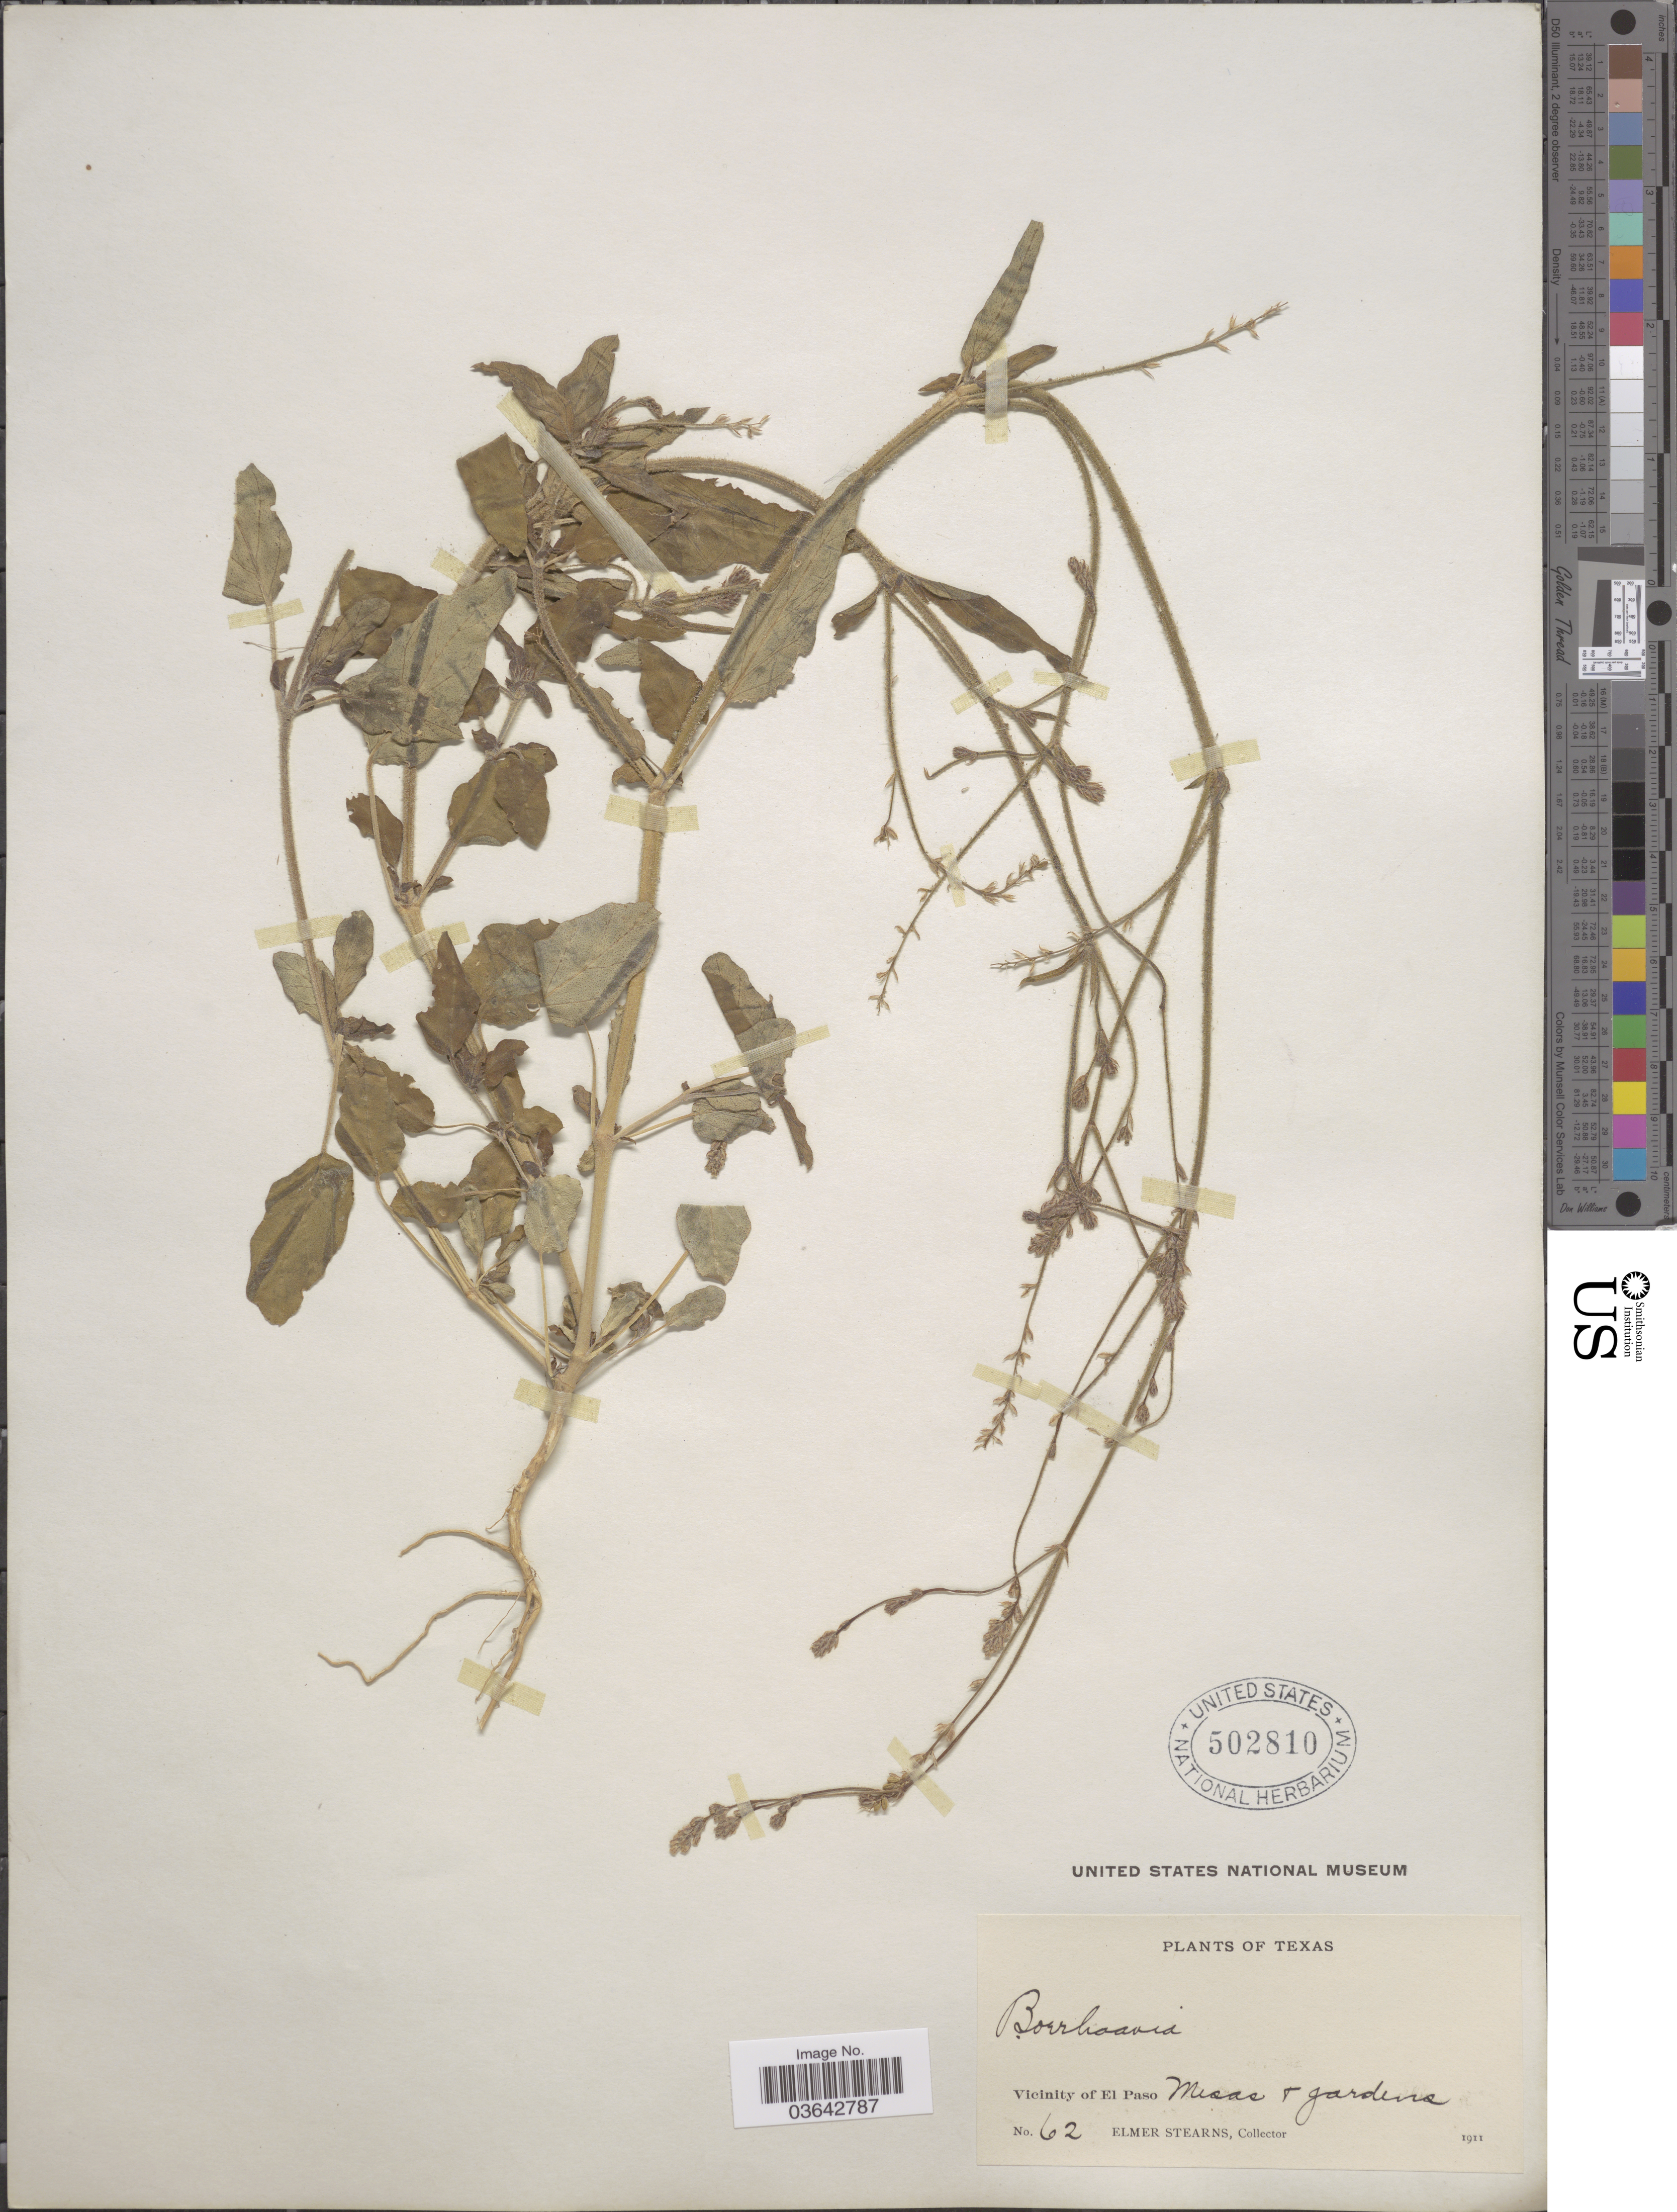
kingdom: Plantae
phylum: Tracheophyta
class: Magnoliopsida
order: Caryophyllales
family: Nyctaginaceae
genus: Boerhavia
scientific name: Boerhavia wrightii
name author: A. Gray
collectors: E. Stearns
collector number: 62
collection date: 1911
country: United States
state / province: Texas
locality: Vicinity of El Paso. Mesas + gardens.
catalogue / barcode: US 502810